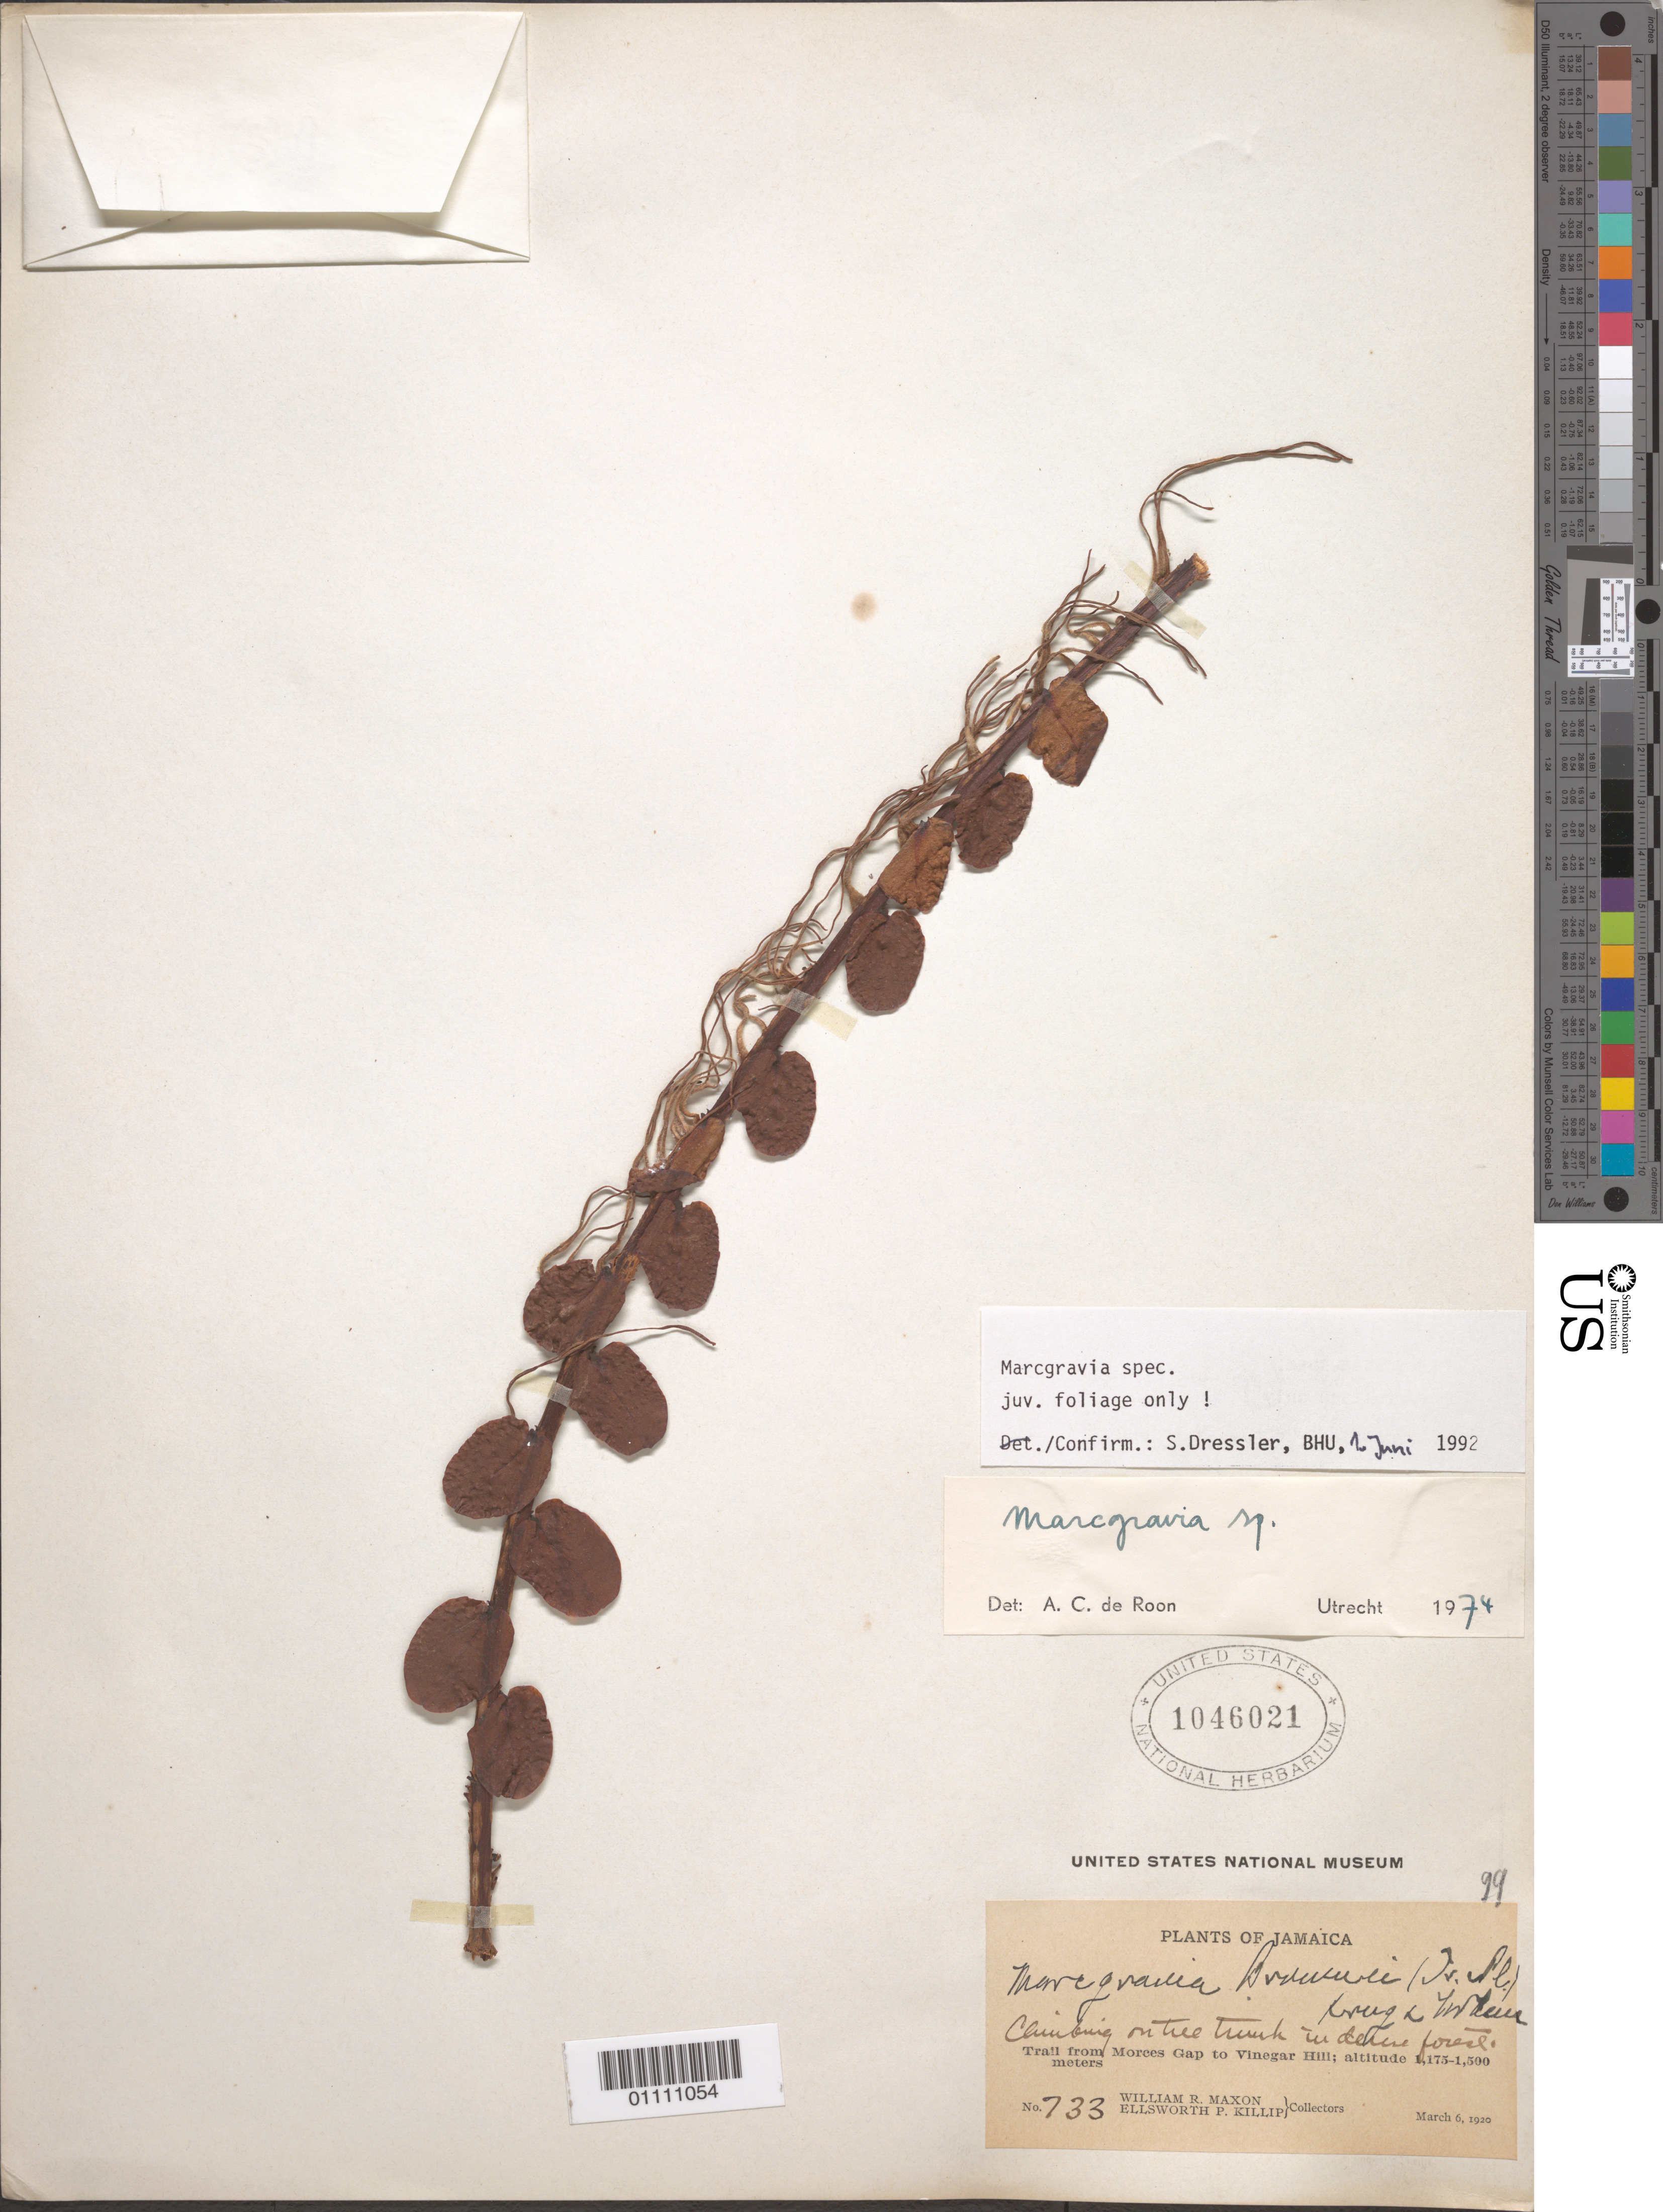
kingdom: Plantae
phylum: Tracheophyta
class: Magnoliopsida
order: Ericales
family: Marcgraviaceae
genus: Marcgravia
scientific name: Marcgravia sp.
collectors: W. R. Maxon & E. P. Killip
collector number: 733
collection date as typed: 06 Mar 1920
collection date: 1920-03-06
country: Jamaica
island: Jamaica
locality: Trail from Morces Gap to Vinegar Hill (goes through Portland, Saint Andrew and Saint Thomas Parishes)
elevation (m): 1175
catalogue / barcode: US 1046021